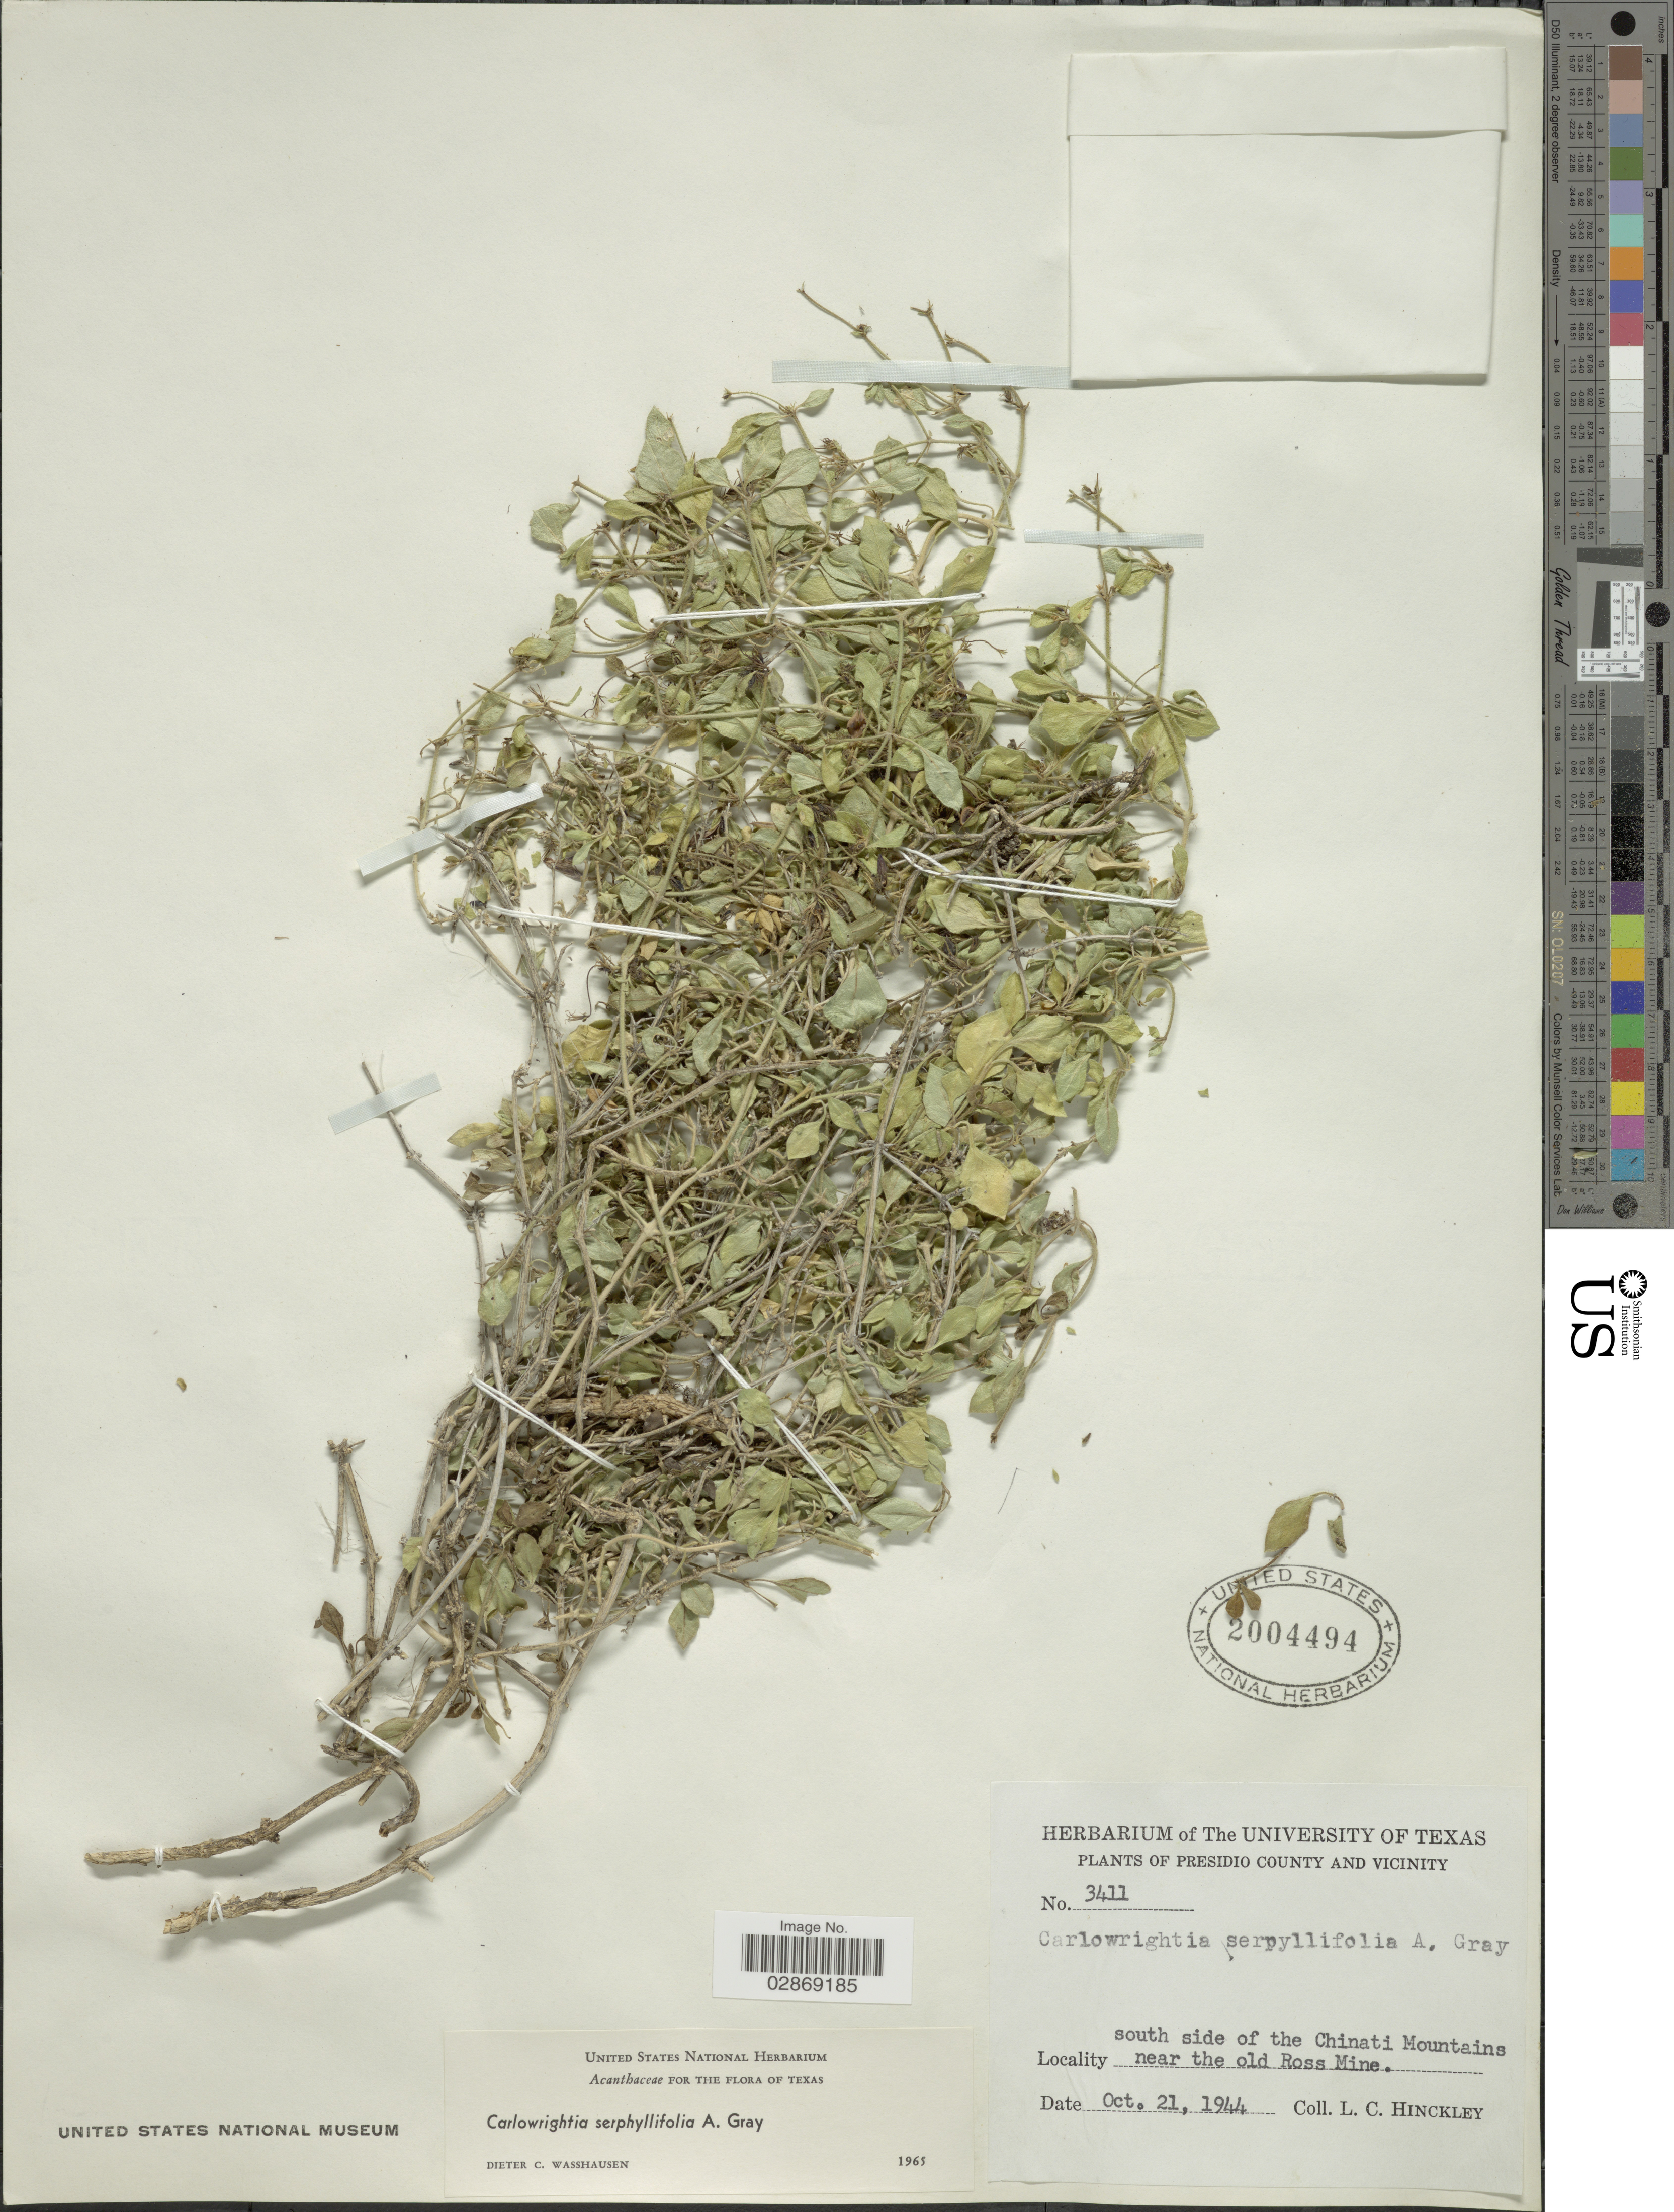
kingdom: Plantae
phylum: Tracheophyta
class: Magnoliopsida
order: Lamiales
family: Acanthaceae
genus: Carlowrightia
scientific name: Carlowrightia serpyllifolia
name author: A. Gray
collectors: L. Hinckley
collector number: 3411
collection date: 1944-10-21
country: United States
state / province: Texas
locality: Presidio County and Vicinity, south side of Chinati Mountains near the old Ross Mine.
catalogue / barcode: US 2004494